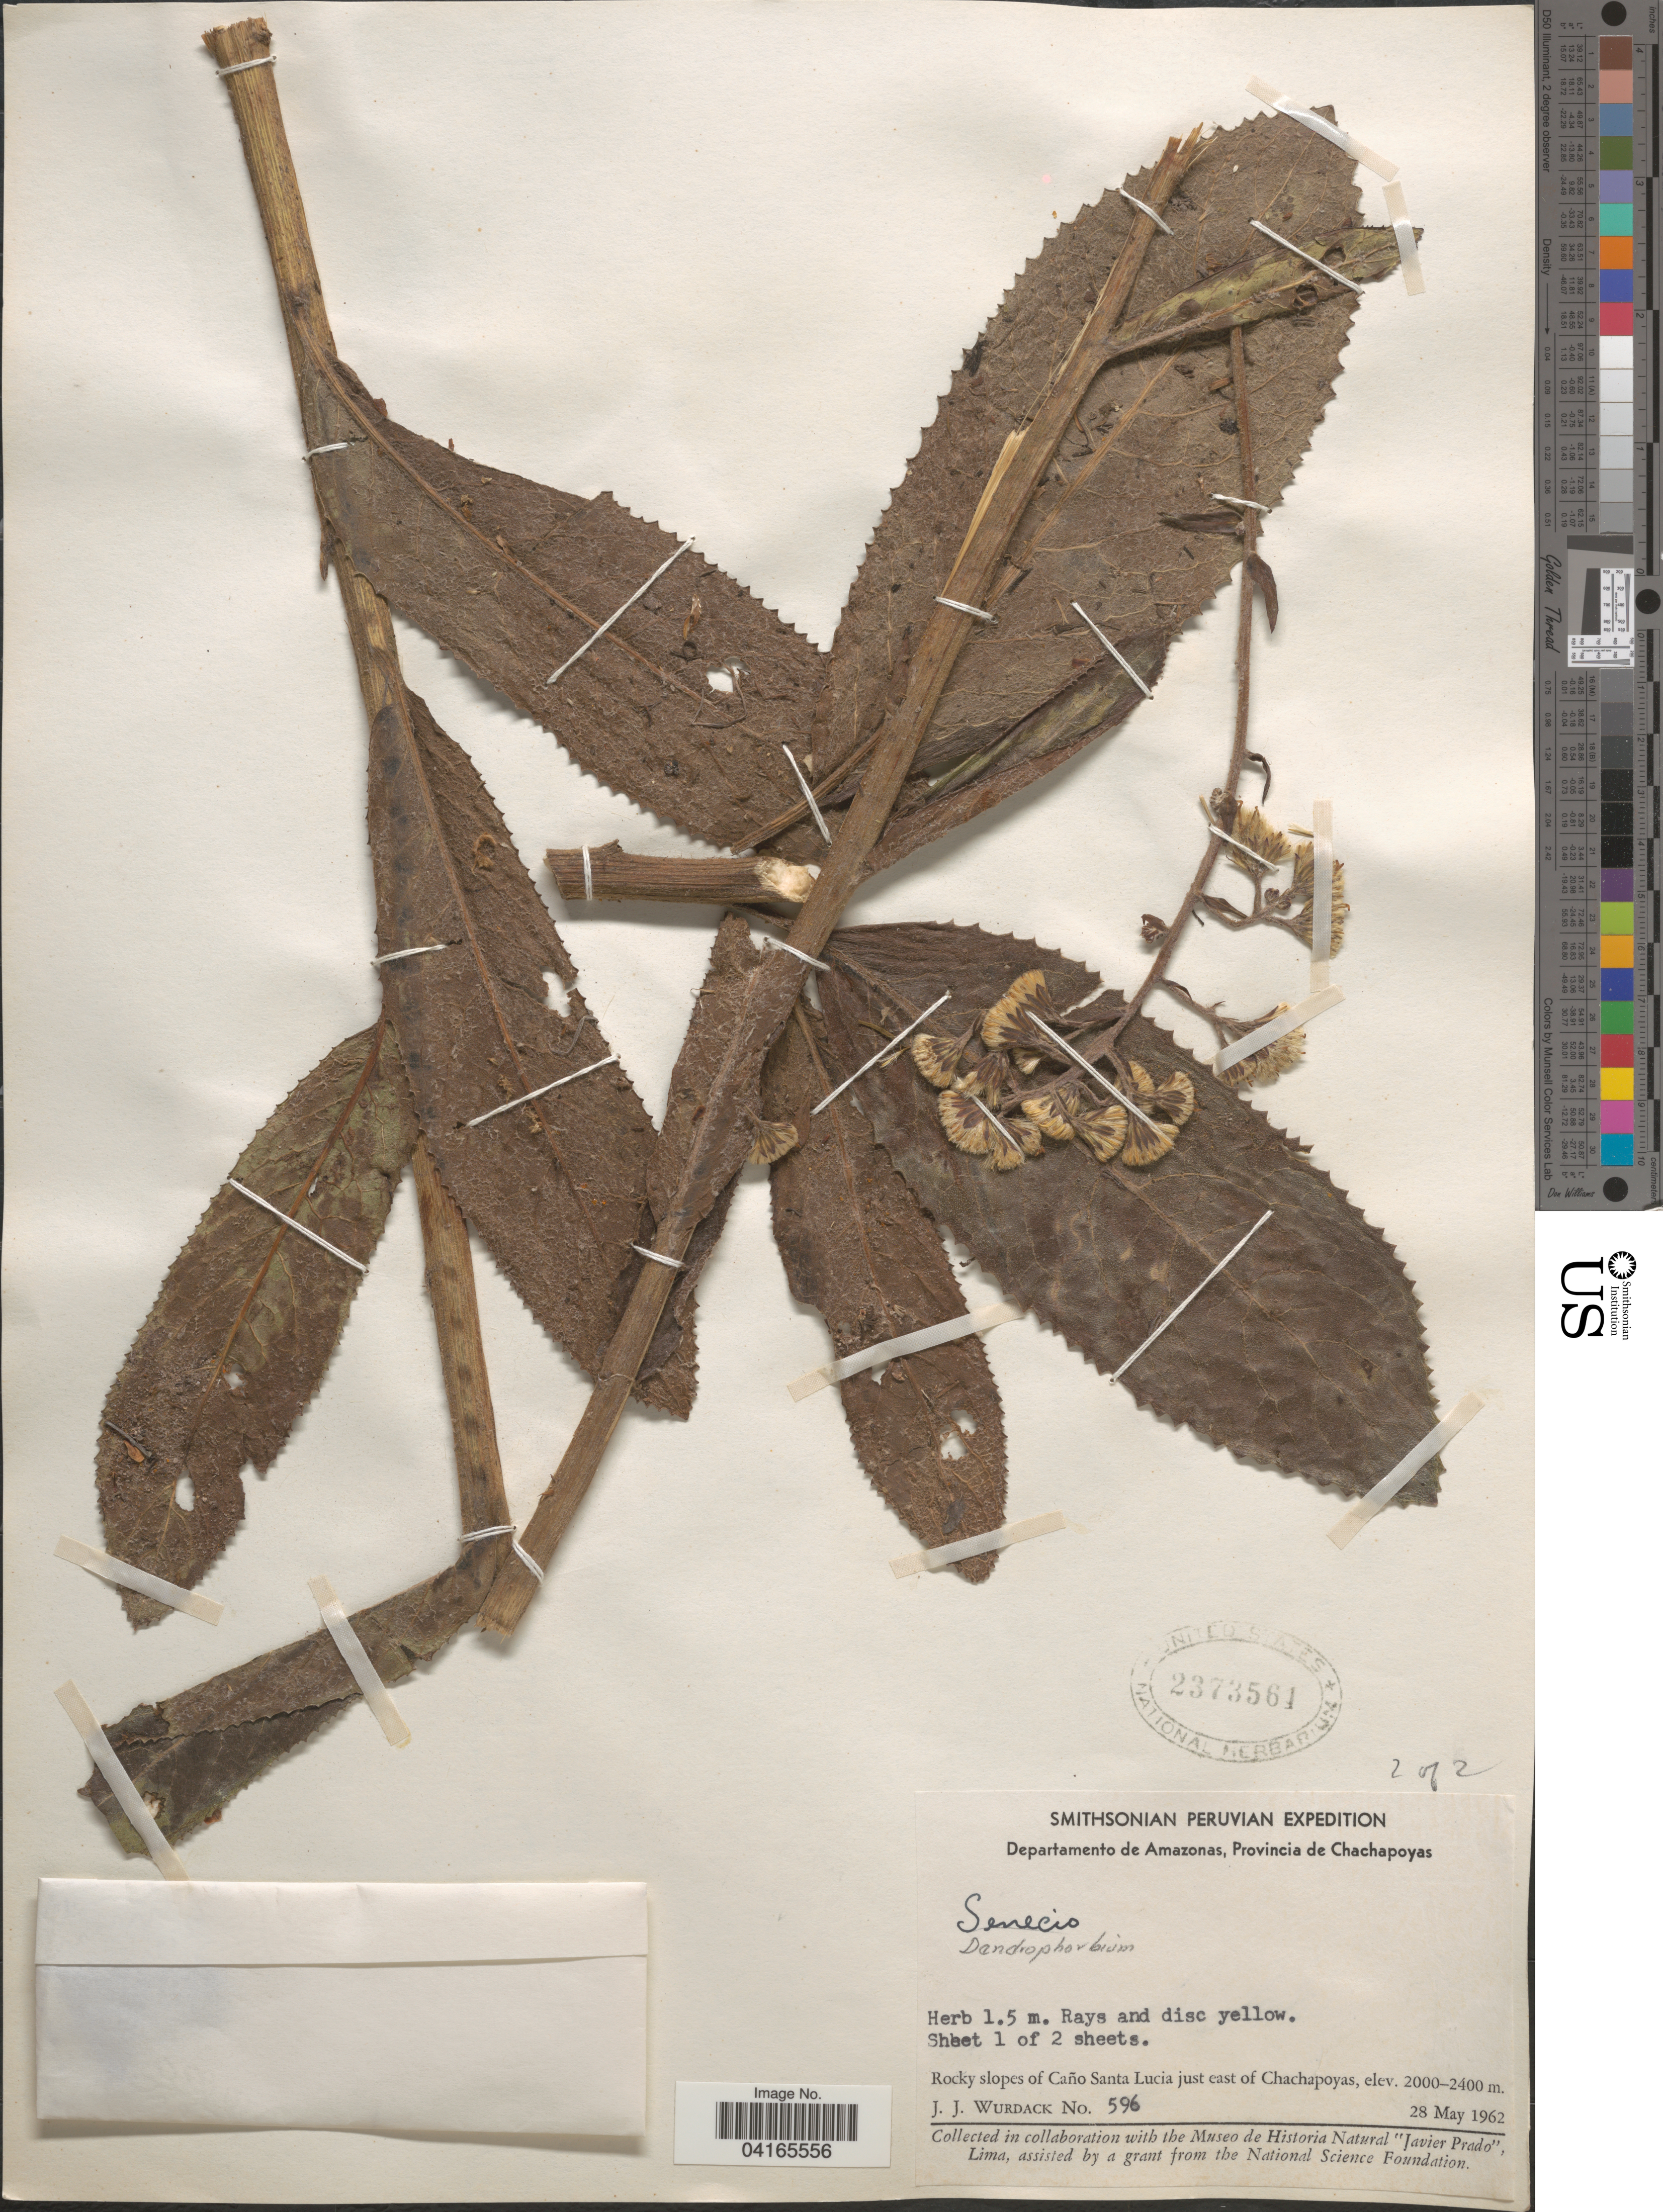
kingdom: Plantae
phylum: Tracheophyta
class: Magnoliopsida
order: Asterales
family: Asteraceae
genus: Dendrophorbium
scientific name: Dendrophorbium sp.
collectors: J. J. Wurdack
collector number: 596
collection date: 1962-05-28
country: Peru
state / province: Amazonas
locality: Smithsonian Peruvian Expedition. Departamento Amazonas, Provincia de Chachapoyas. Rocky slopes of Caño Santa Lucia just east of Chachapoyas.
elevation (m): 2000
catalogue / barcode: US 2373561